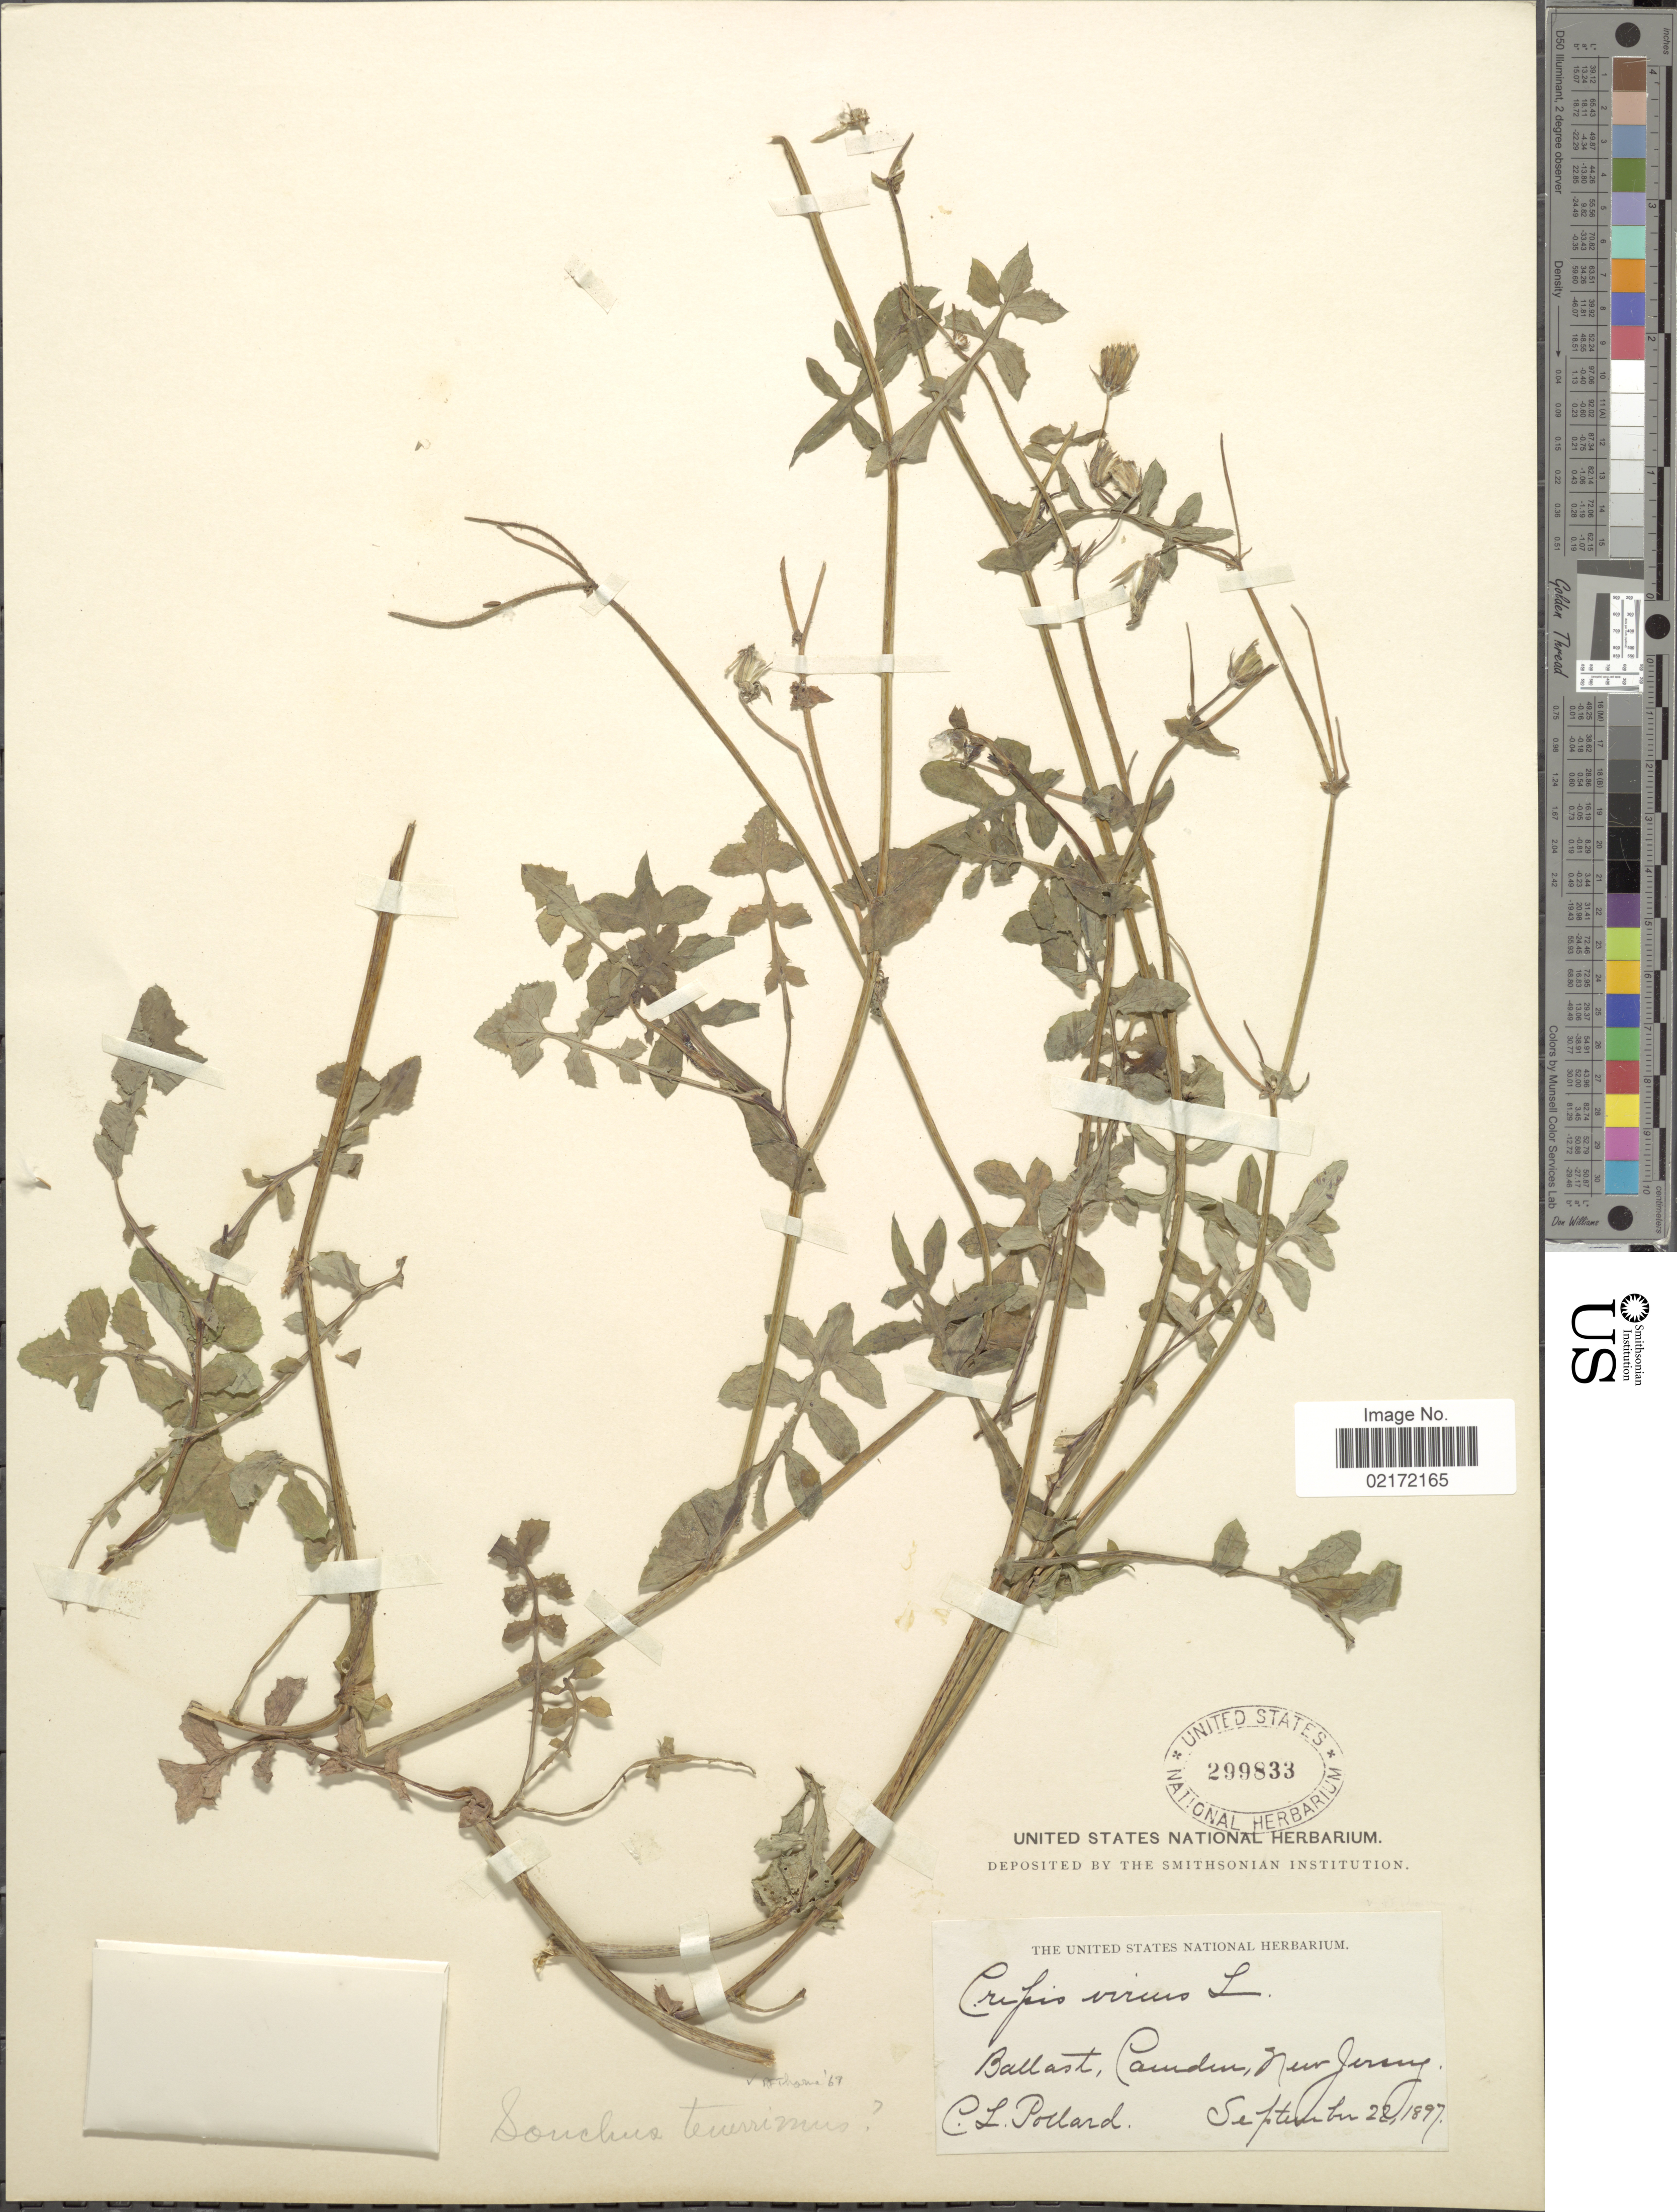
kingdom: Plantae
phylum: Tracheophyta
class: Magnoliopsida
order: Asterales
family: Asteraceae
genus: Sonchus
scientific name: Sonchus tenerrimus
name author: L.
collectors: C. L. Pollard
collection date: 1897-09-22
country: United States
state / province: New Jersey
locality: Ballast, Camden, New Jersey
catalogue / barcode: US 299833